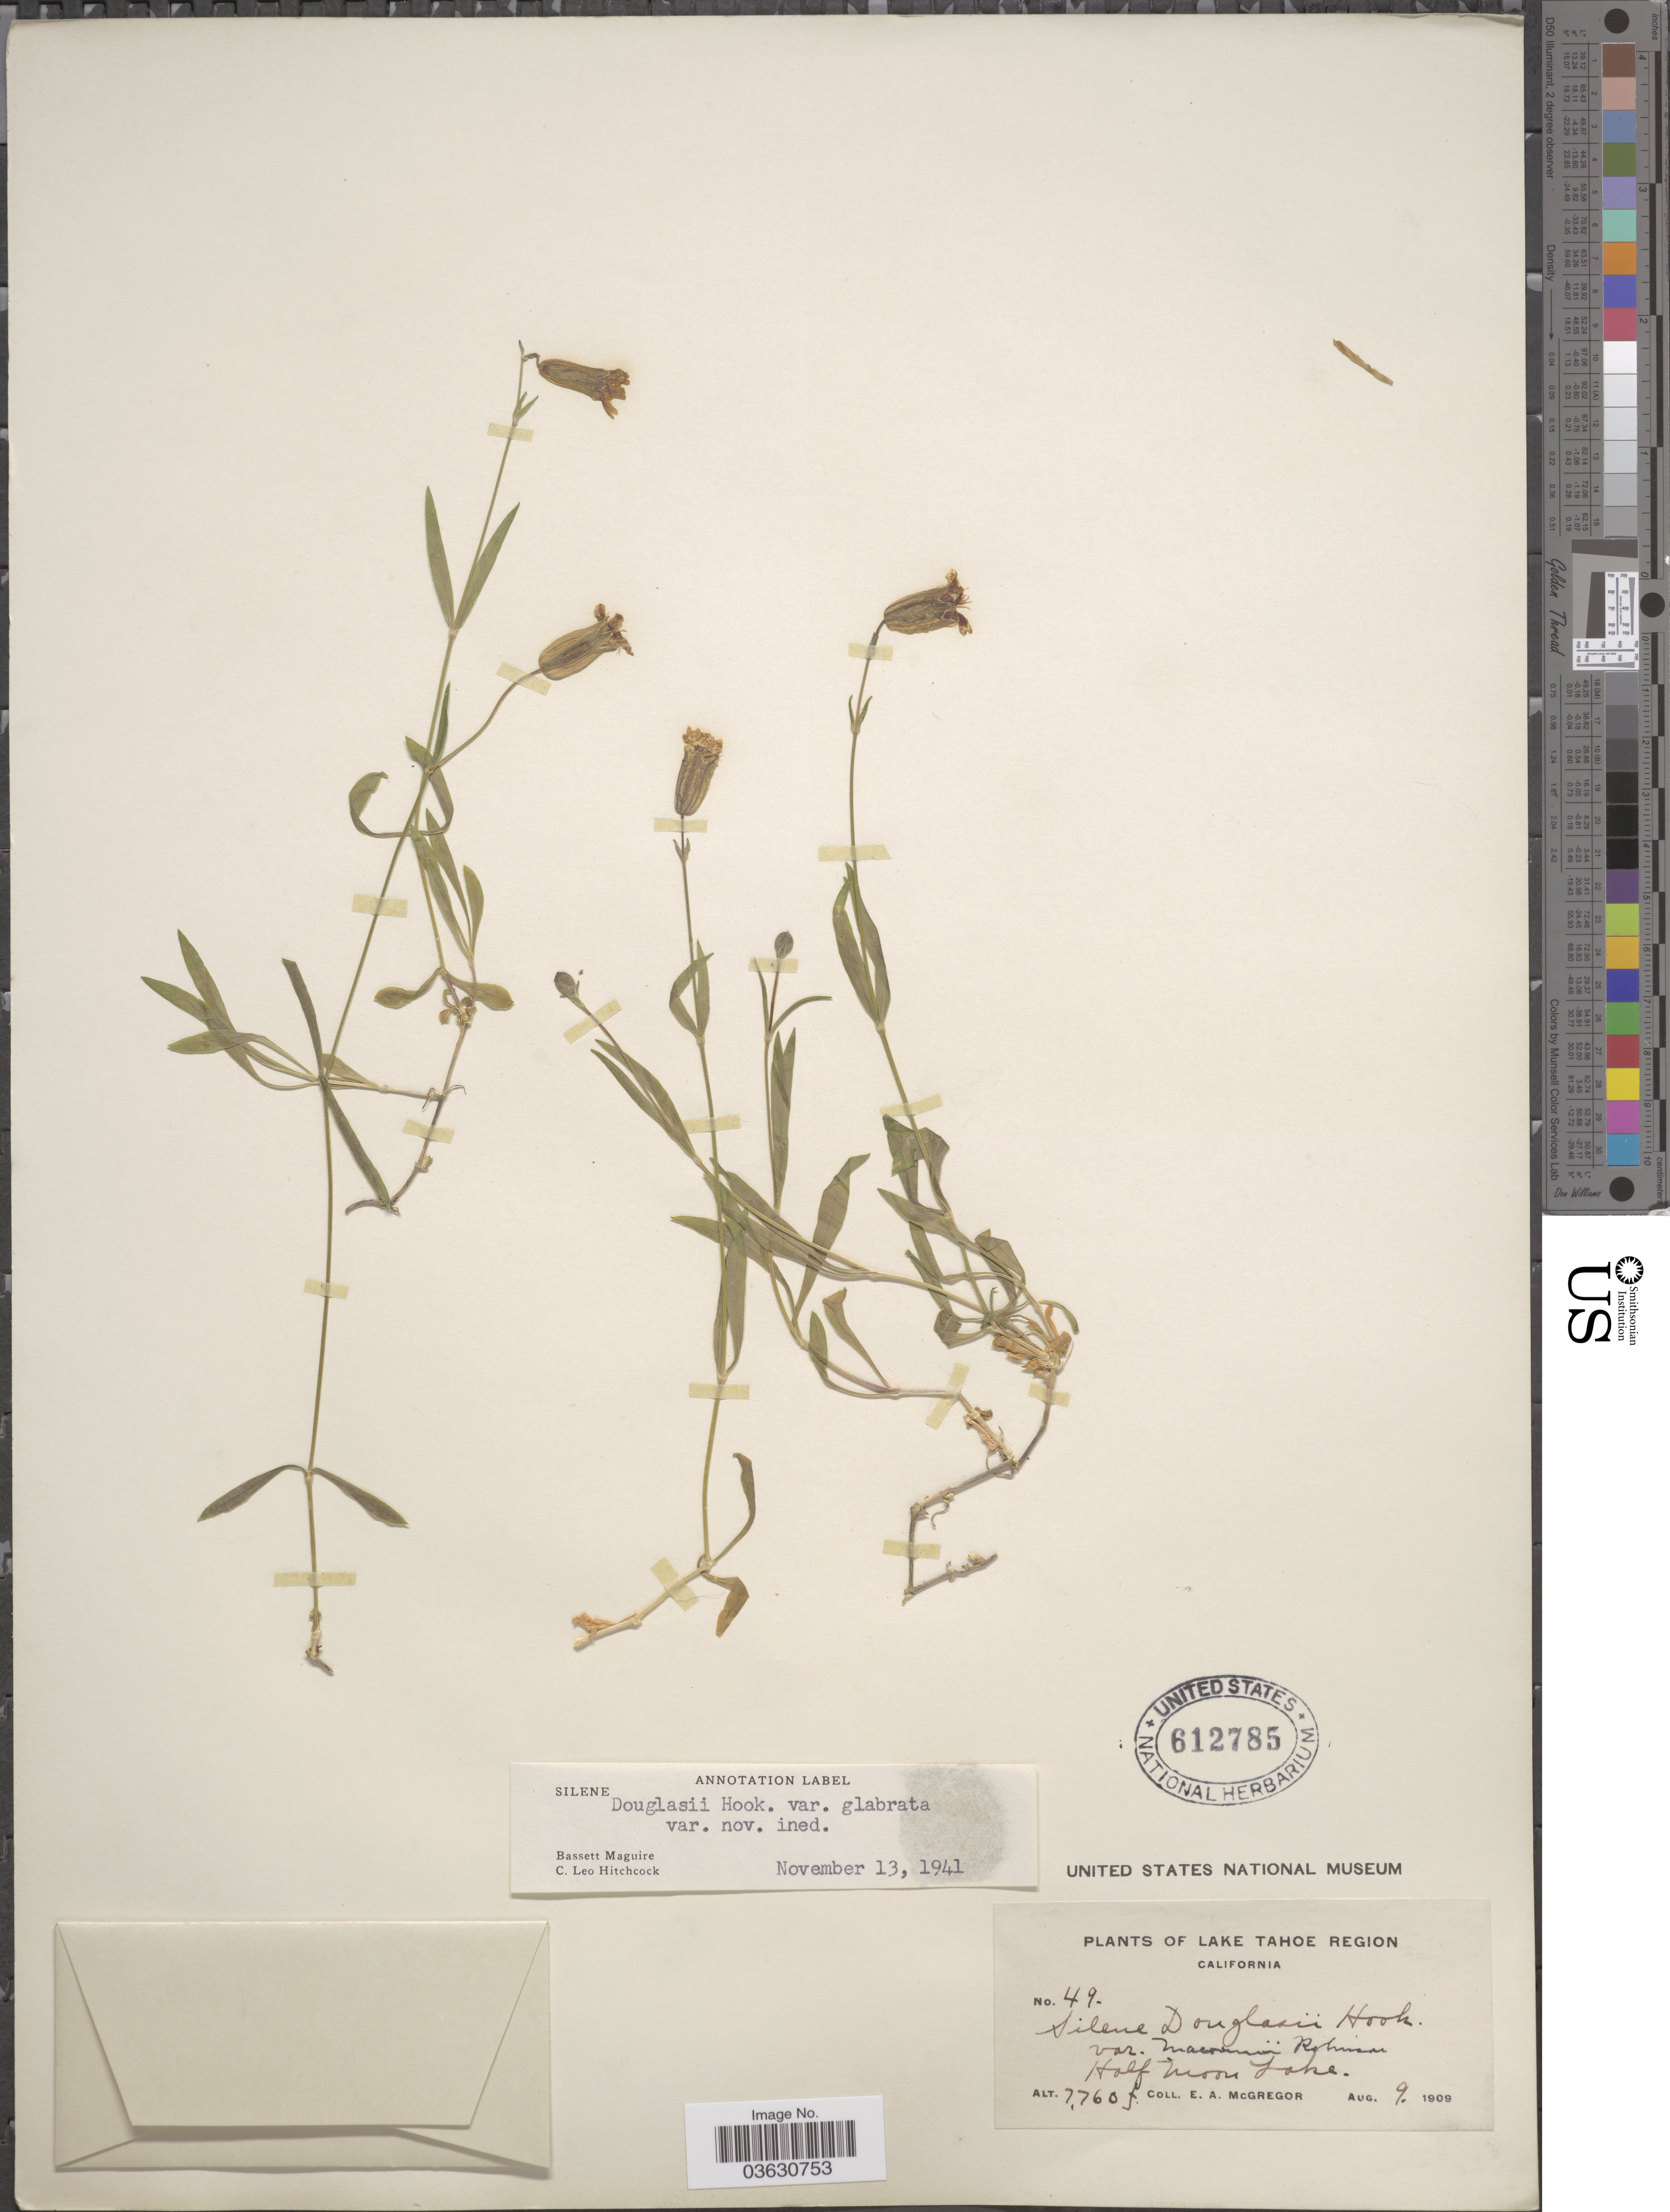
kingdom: Plantae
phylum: Tracheophyta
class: Magnoliopsida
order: Caryophyllales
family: Caryophyllaceae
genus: Silene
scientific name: Silene douglasii var. glabrata Maguire & C.L. Hitchc. var. nov. ined.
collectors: E. A. McGregor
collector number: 49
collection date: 1909-08-09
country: United States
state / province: California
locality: Lake Tahoe Region. Half Moon Lake.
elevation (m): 2365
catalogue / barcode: US 612785